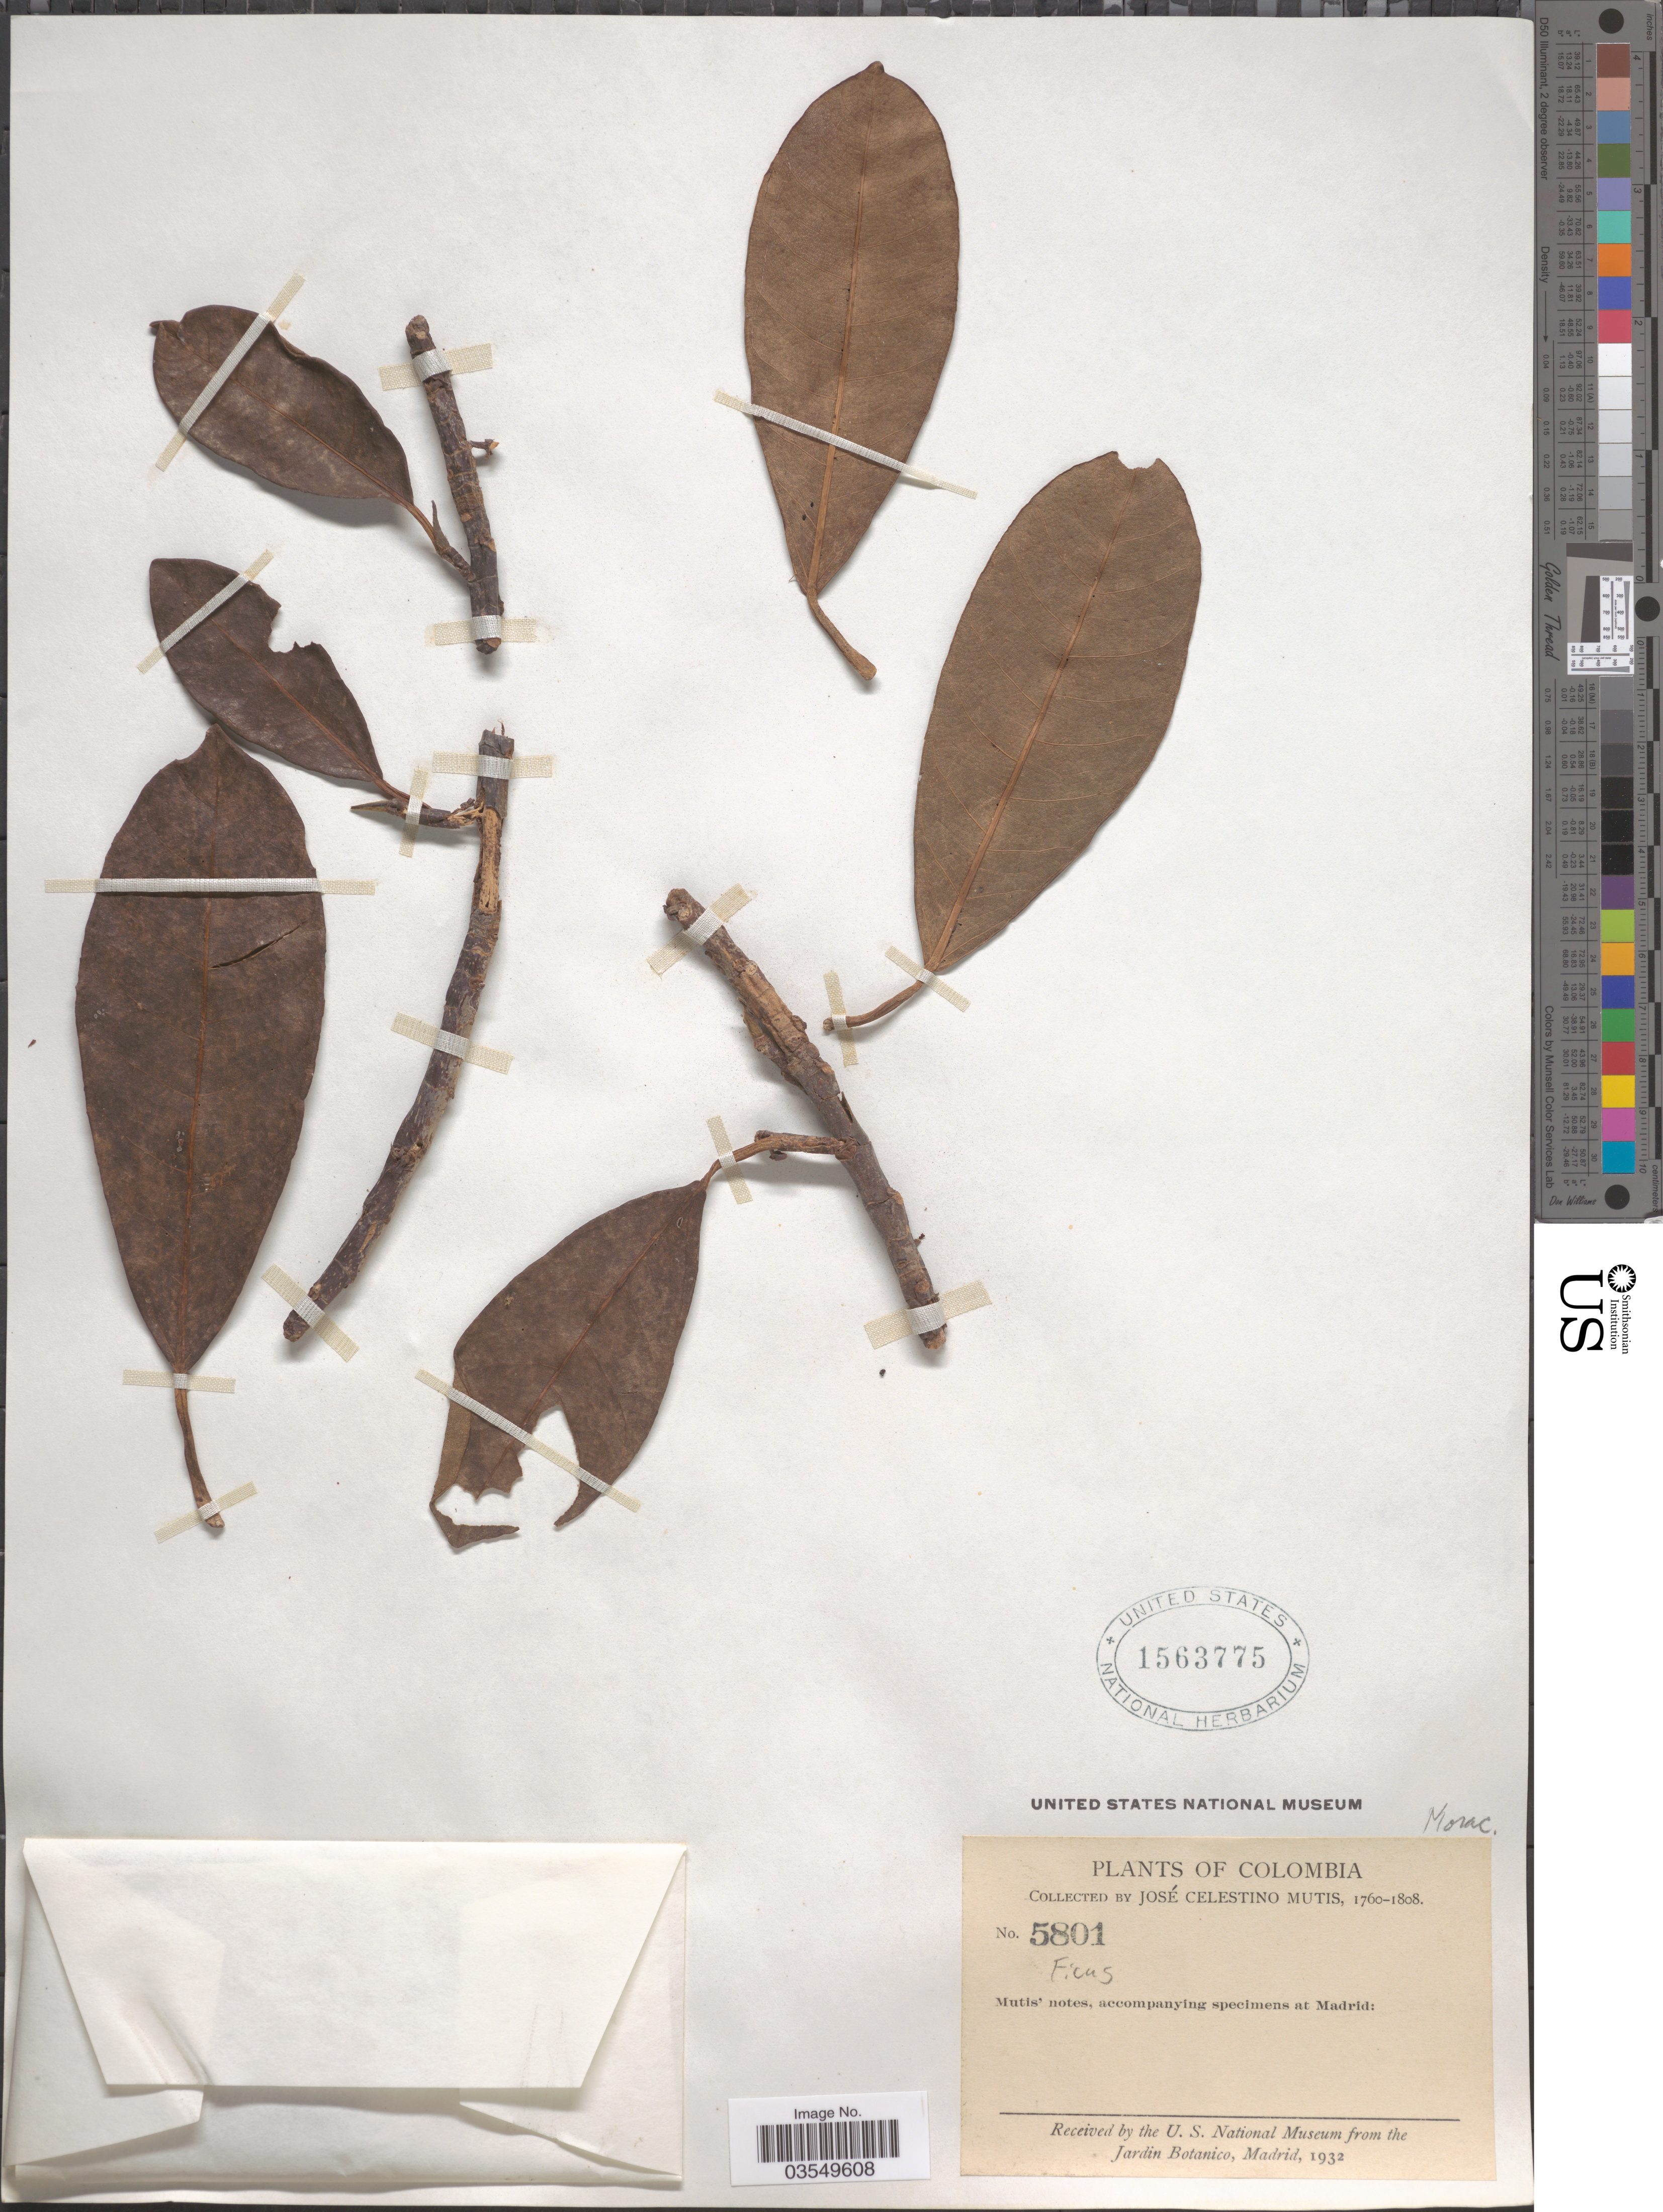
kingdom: Plantae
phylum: Tracheophyta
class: Magnoliopsida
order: Rosales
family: Moraceae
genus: Ficus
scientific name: Ficus sp.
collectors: J. C. B. Mutis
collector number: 5801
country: Colombia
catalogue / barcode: US 1563775